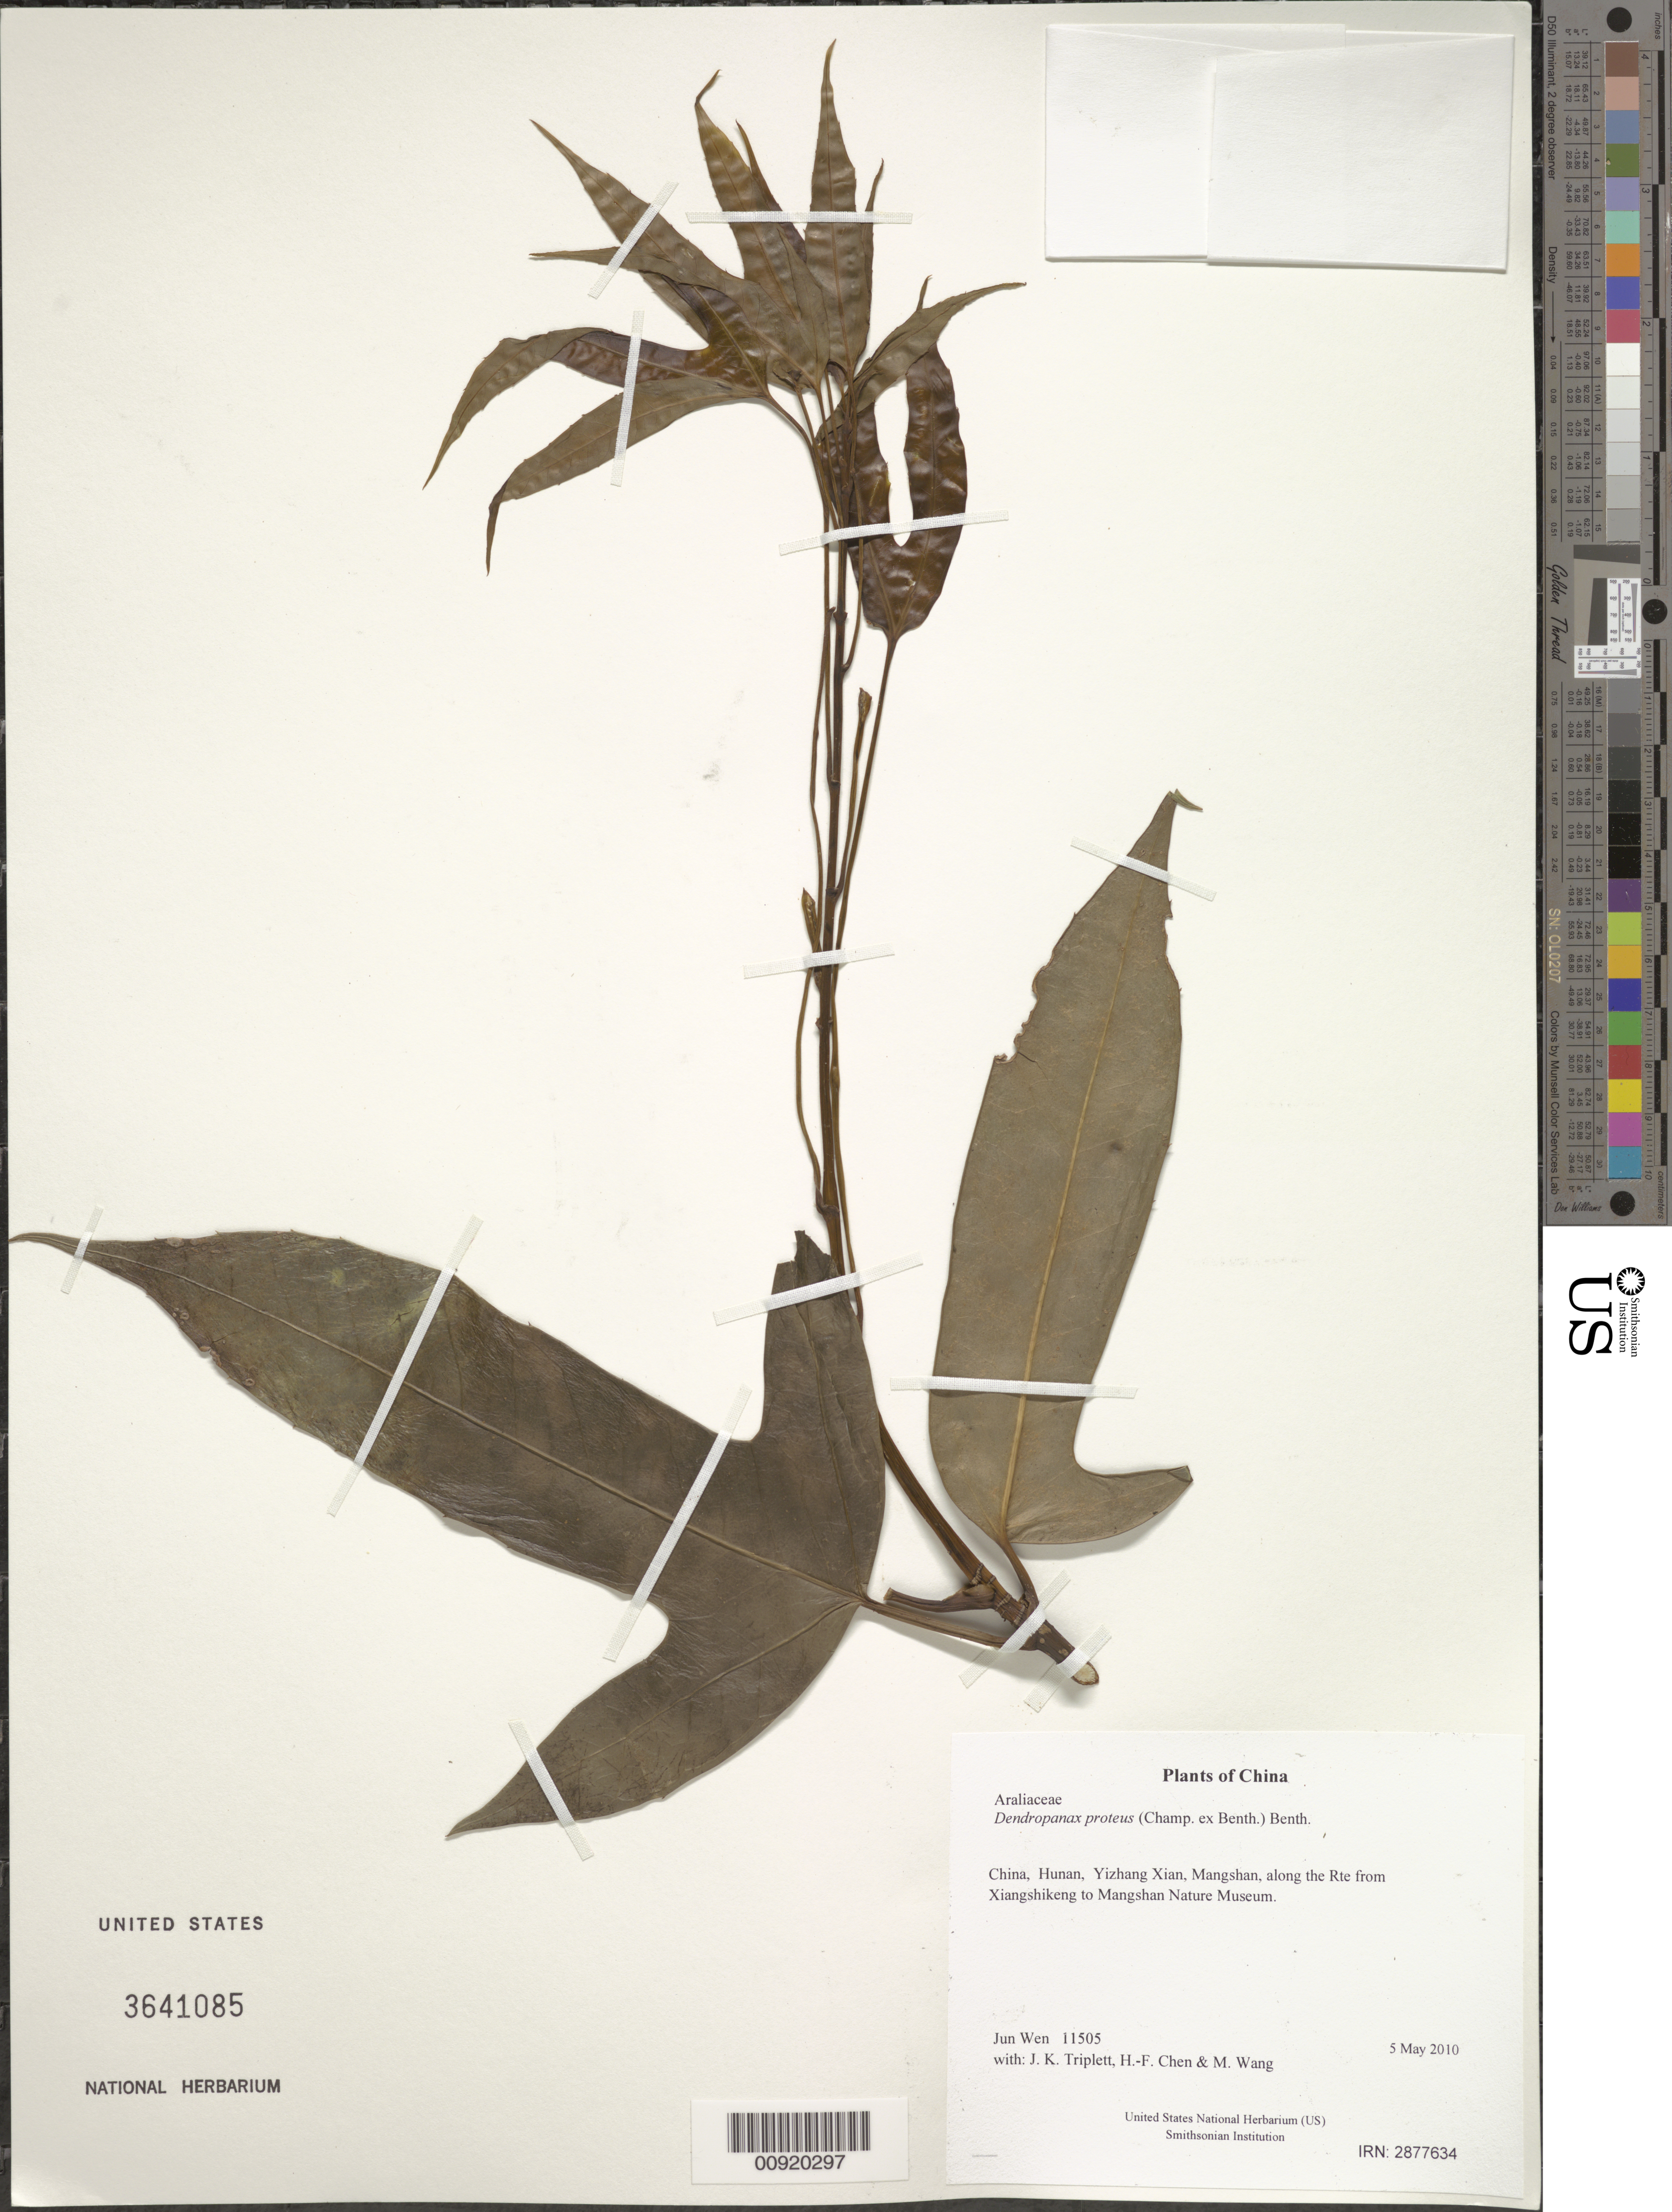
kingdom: Plantae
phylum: Tracheophyta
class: Magnoliopsida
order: Apiales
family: Araliaceae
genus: Dendropanax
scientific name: Dendropanax proteus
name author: (Champ. ex Benth.) Benth.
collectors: J. Wen, J. K. Triplett, H.-F. Chen & M. Wang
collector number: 11505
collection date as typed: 5 May 2010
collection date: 2010-05-05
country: China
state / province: Hunan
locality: Yizhang Xian, Mangshan, along the Rte from Xiangshikeng to Mangshan Nature Museum.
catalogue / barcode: US 3641085